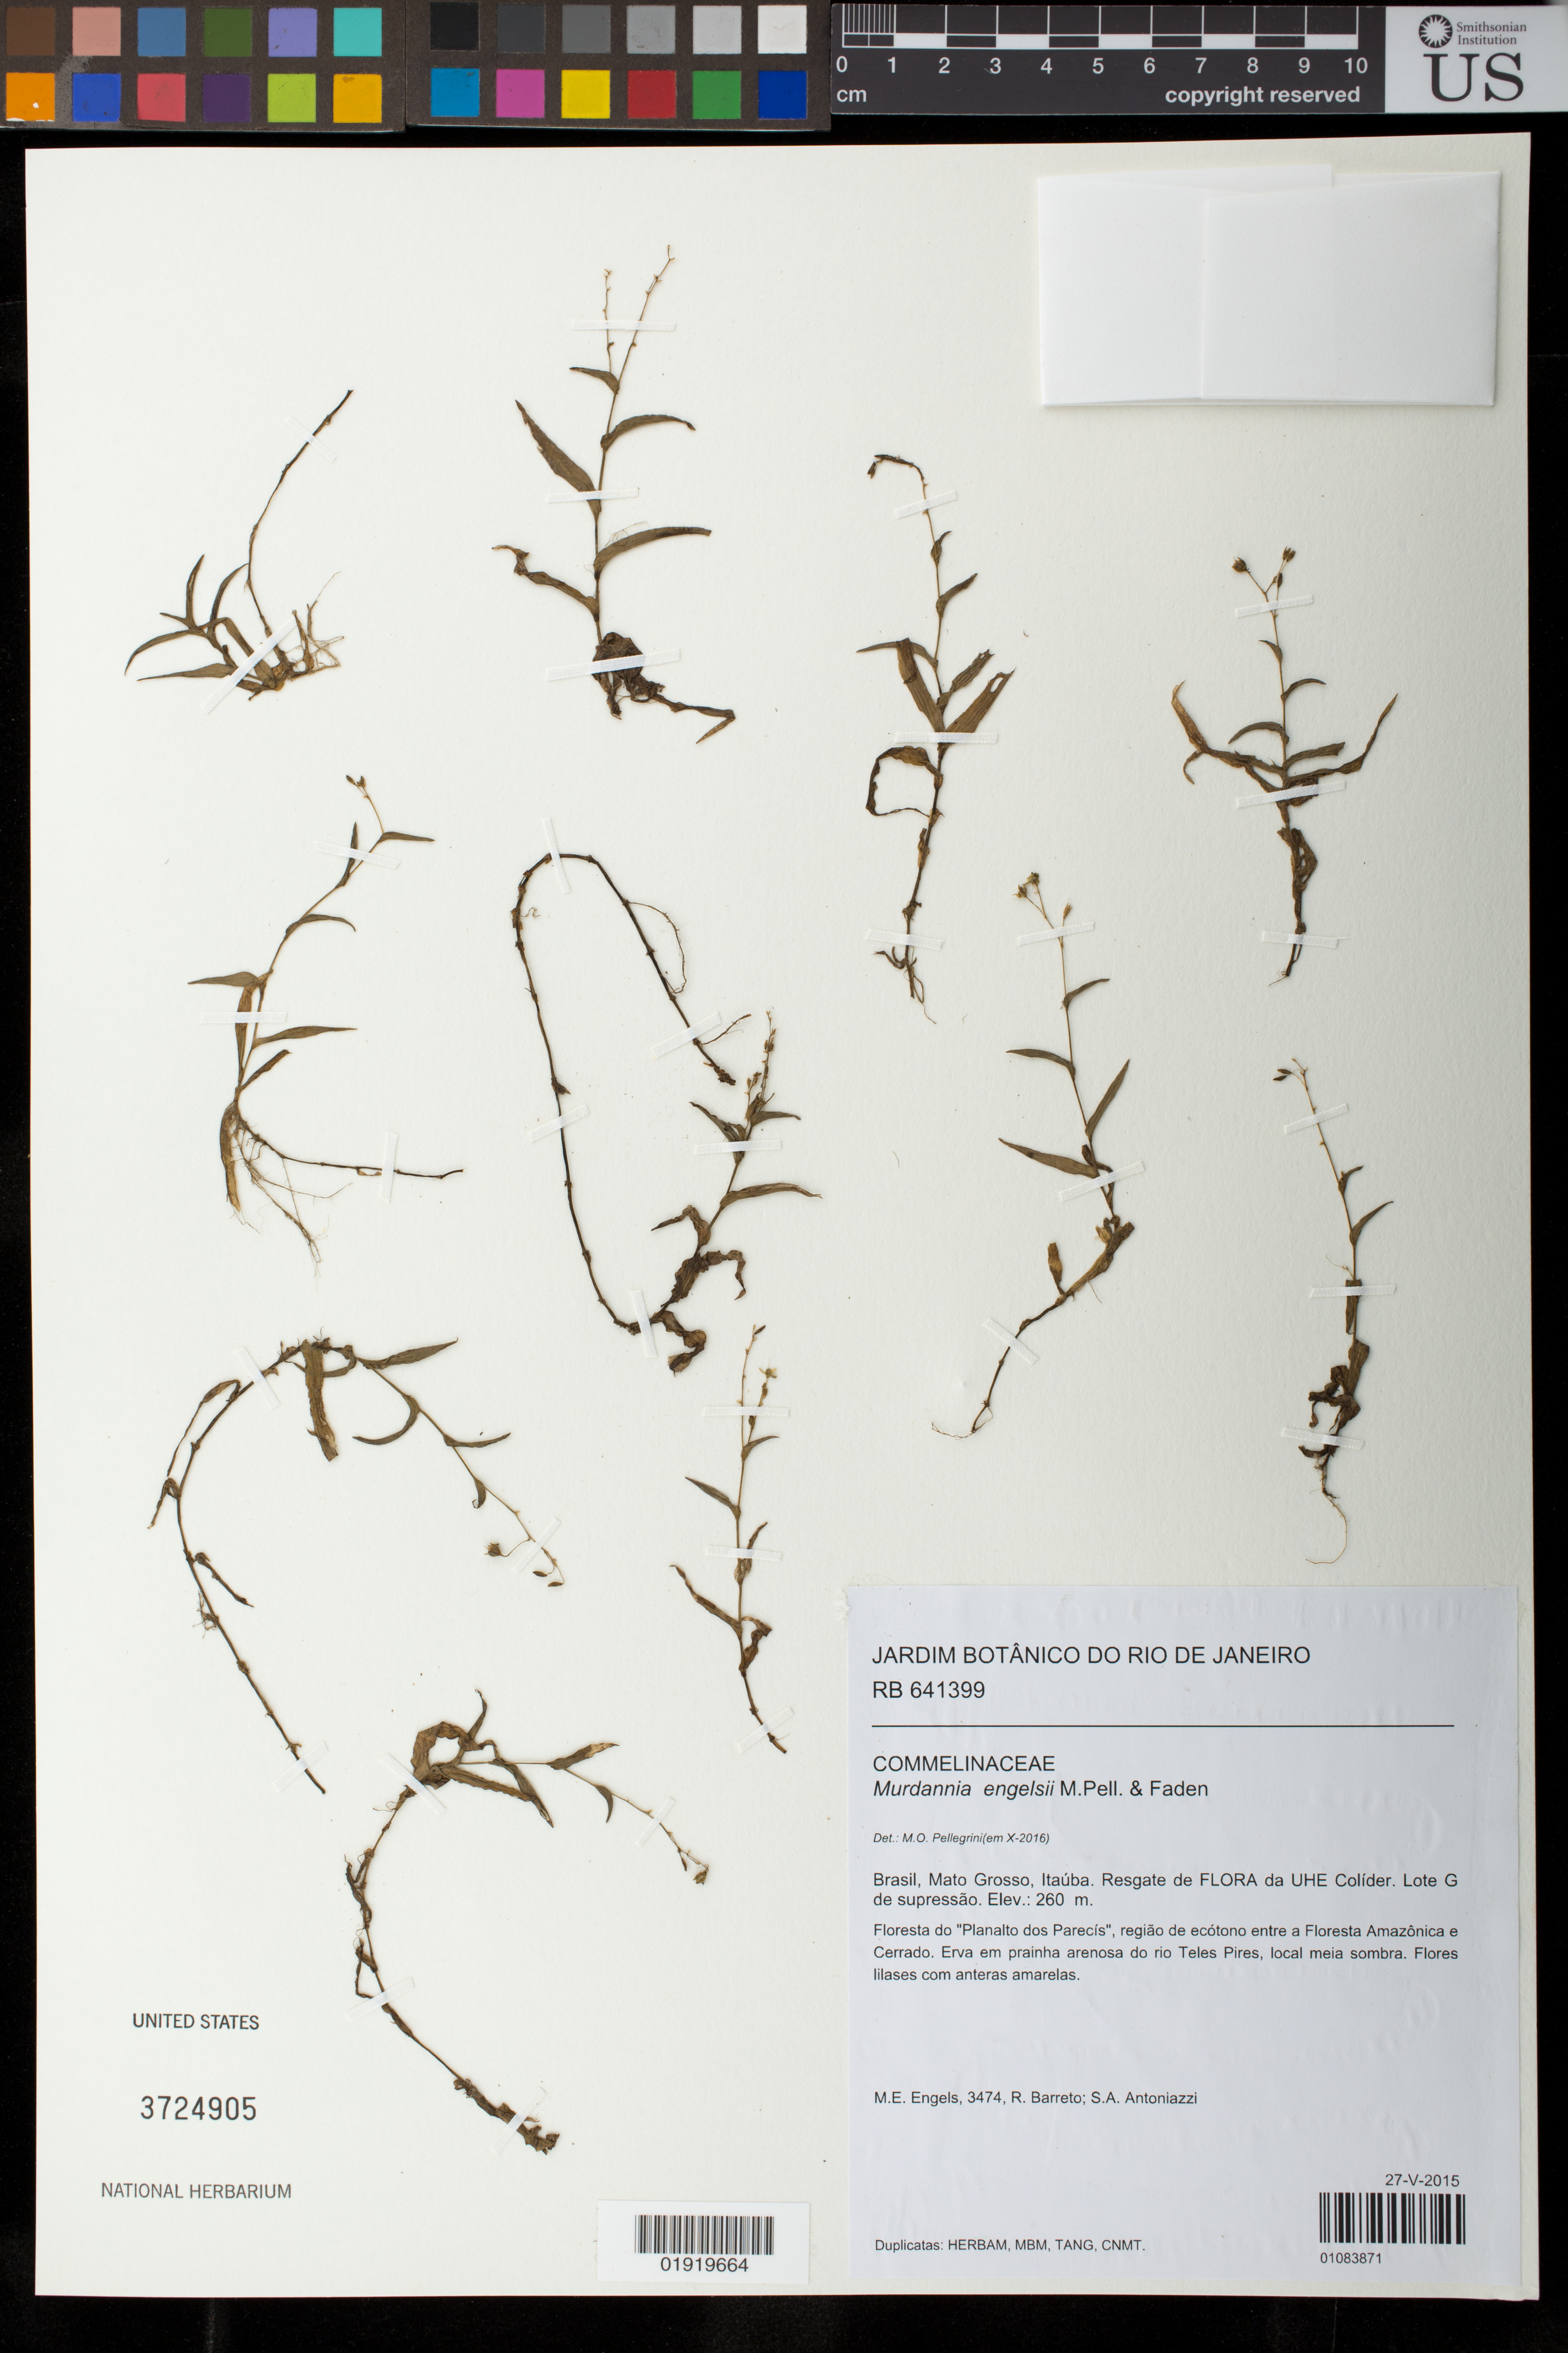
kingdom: Plantae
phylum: Tracheophyta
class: Liliopsida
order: Commelinales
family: Commelinaceae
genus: Murdannia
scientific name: Murdannia engelsii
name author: M. Pell. & Faden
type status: Isotype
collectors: M. Engels, R. Barreto & S. Antoniazzi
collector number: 3474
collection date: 2015-05-27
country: Brazil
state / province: Mato Grosso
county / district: Itauba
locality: Brasil, Mato Grosso, Itauba. Resgate de FLORA da UHE Colíder. Lote G de supressao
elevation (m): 260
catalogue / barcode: US 3724905